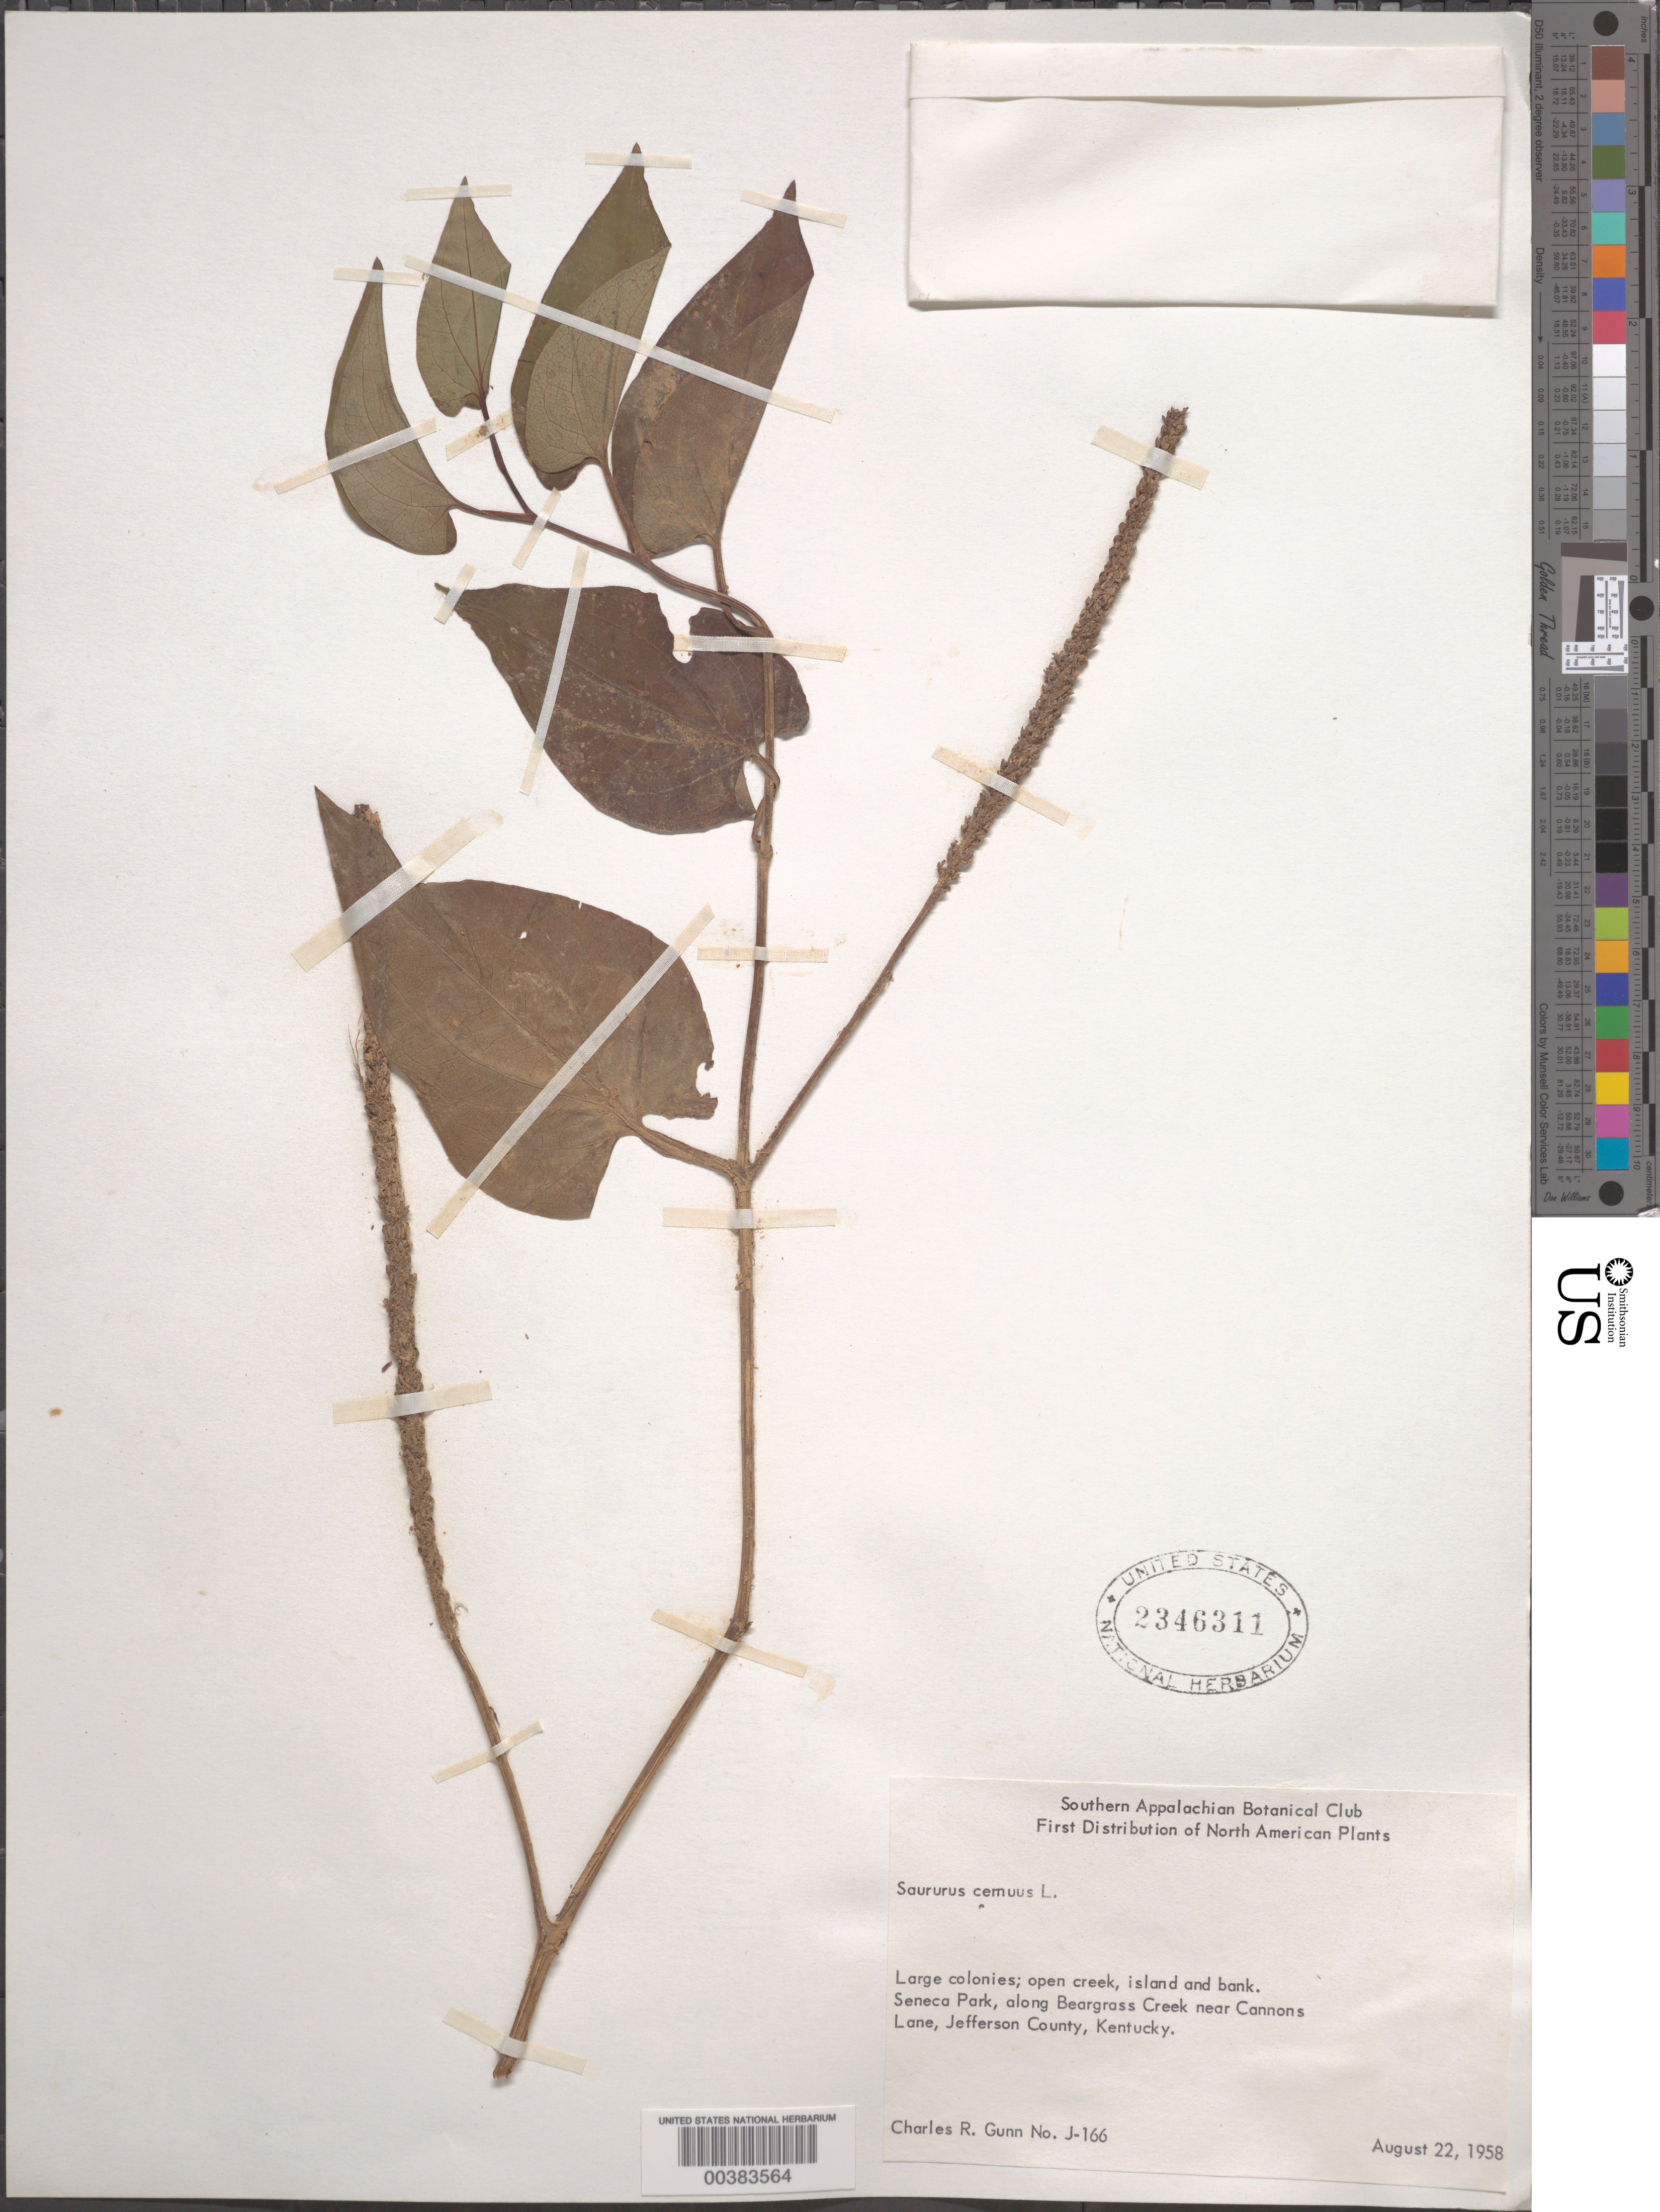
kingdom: Plantae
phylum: Tracheophyta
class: Magnoliopsida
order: Piperales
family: Saururaceae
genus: Saururus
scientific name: Saururus cernuus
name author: L.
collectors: C. R. Gunn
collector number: J-166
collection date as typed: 22 Aug 1958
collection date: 1958-08-22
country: United States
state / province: Kentucky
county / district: Jefferson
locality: Seneca park, along beargrass creek near cannons lane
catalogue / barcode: US 2346311